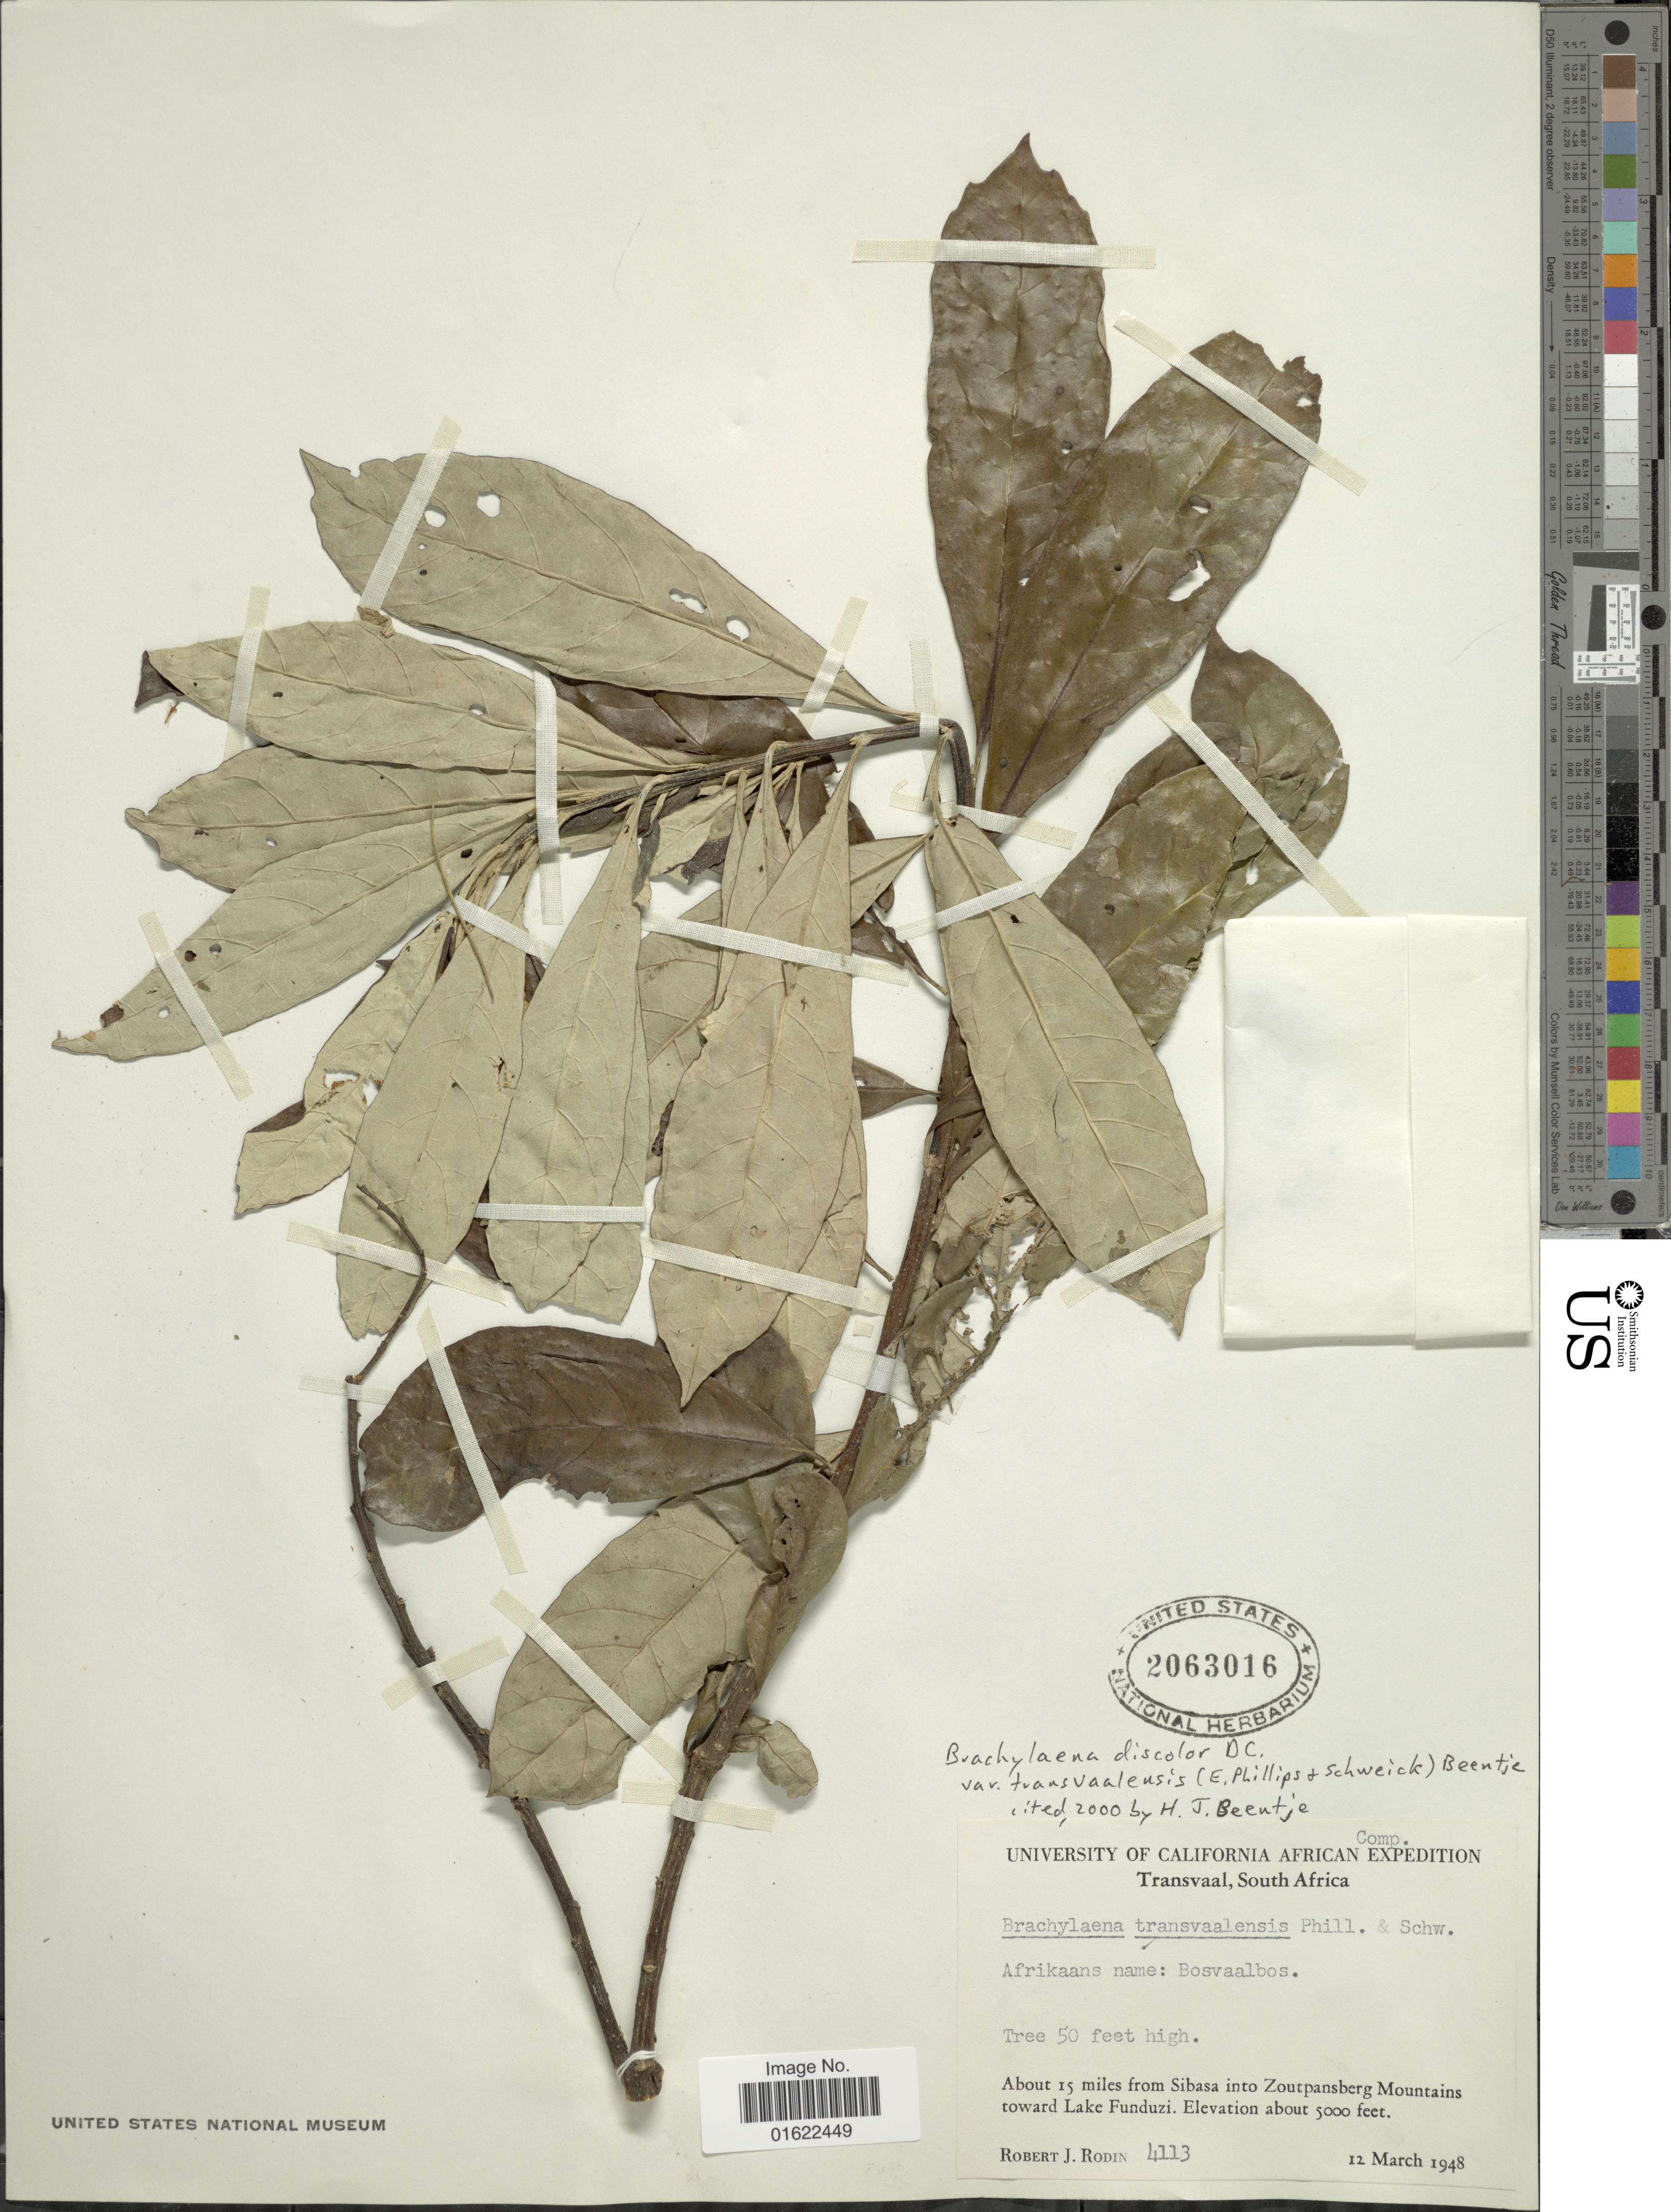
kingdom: Plantae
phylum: Tracheophyta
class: Magnoliopsida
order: Asterales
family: Asteraceae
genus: Brachylaena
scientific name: Brachylaena discolor subsp. transvaalensis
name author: (Hutch. ex E. Phillips & Schweick.) Paiva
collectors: R. J. Rodin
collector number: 4113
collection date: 1948-03-12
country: South Africa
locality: Transvaal, About 15 miles from Sibasa into Zoutpansberg Mountains toward Lake Funduzi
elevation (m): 1524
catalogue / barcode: US 2063016